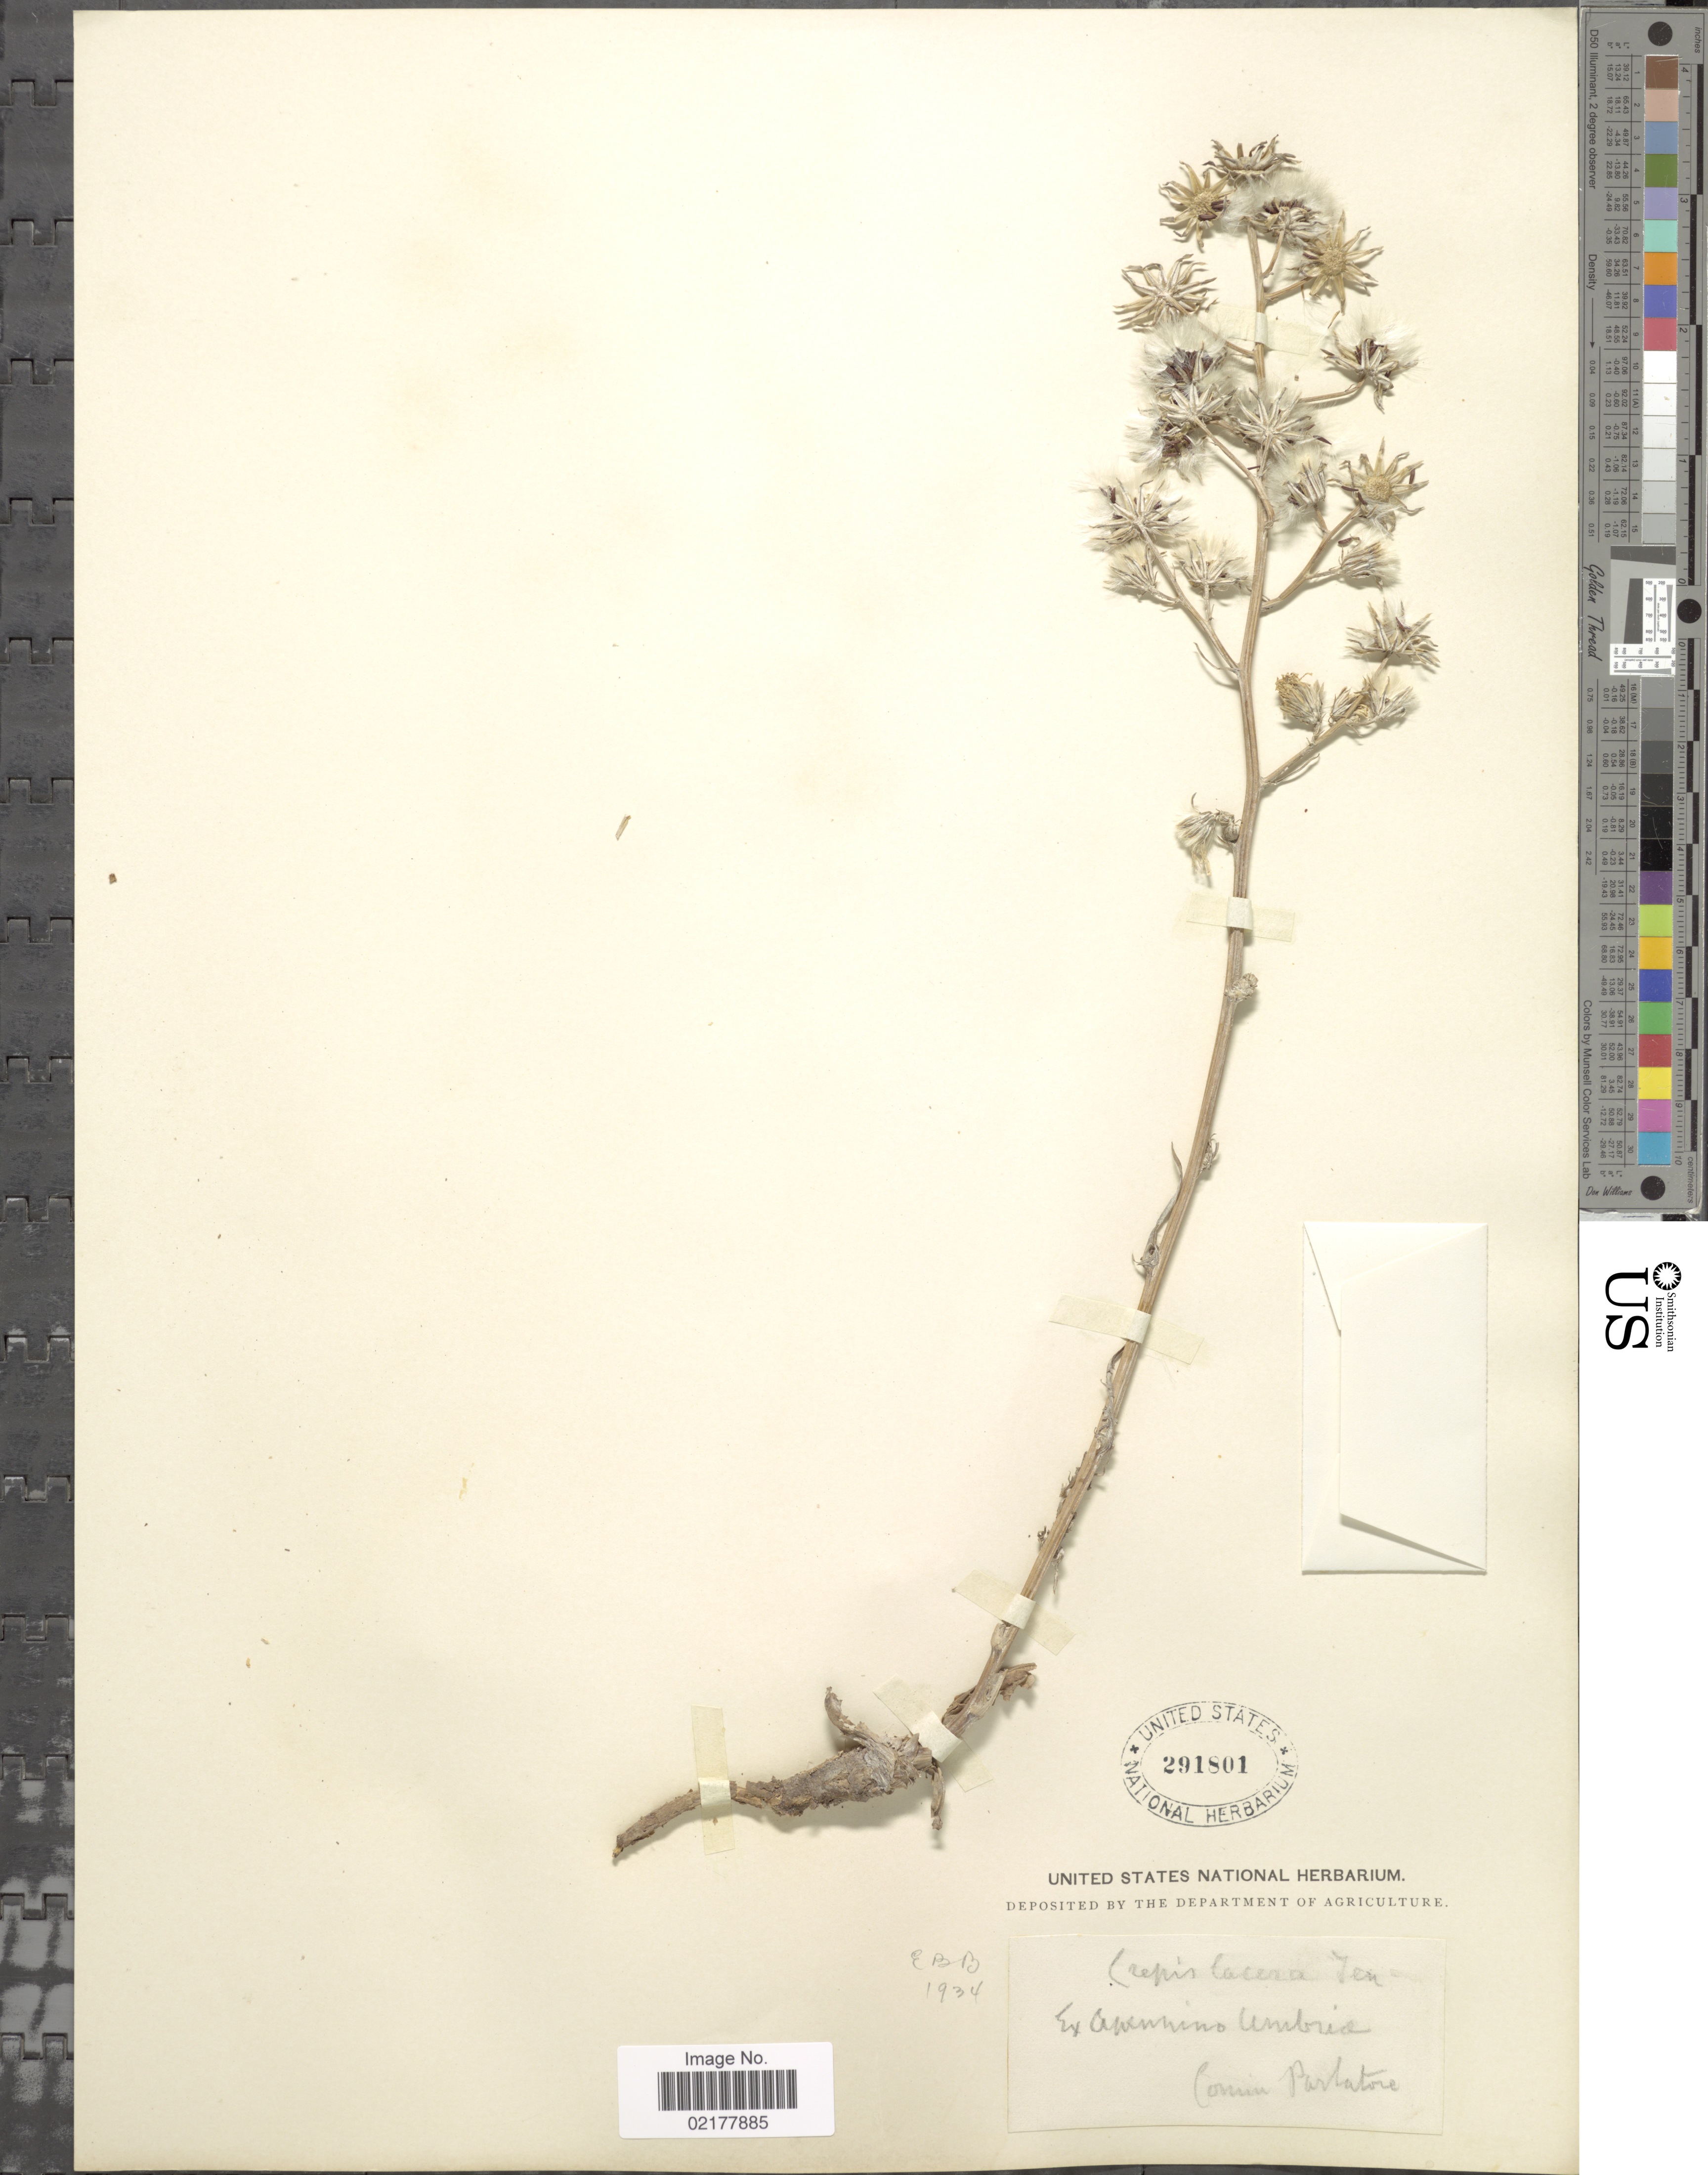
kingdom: Plantae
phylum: Tracheophyta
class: Magnoliopsida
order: Asterales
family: Asteraceae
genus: Crepis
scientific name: Crepis lacera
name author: Ten.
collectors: P. Parlatore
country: Italy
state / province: Umbria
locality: Ex arennino [interpreted] Umbria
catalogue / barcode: US 291801